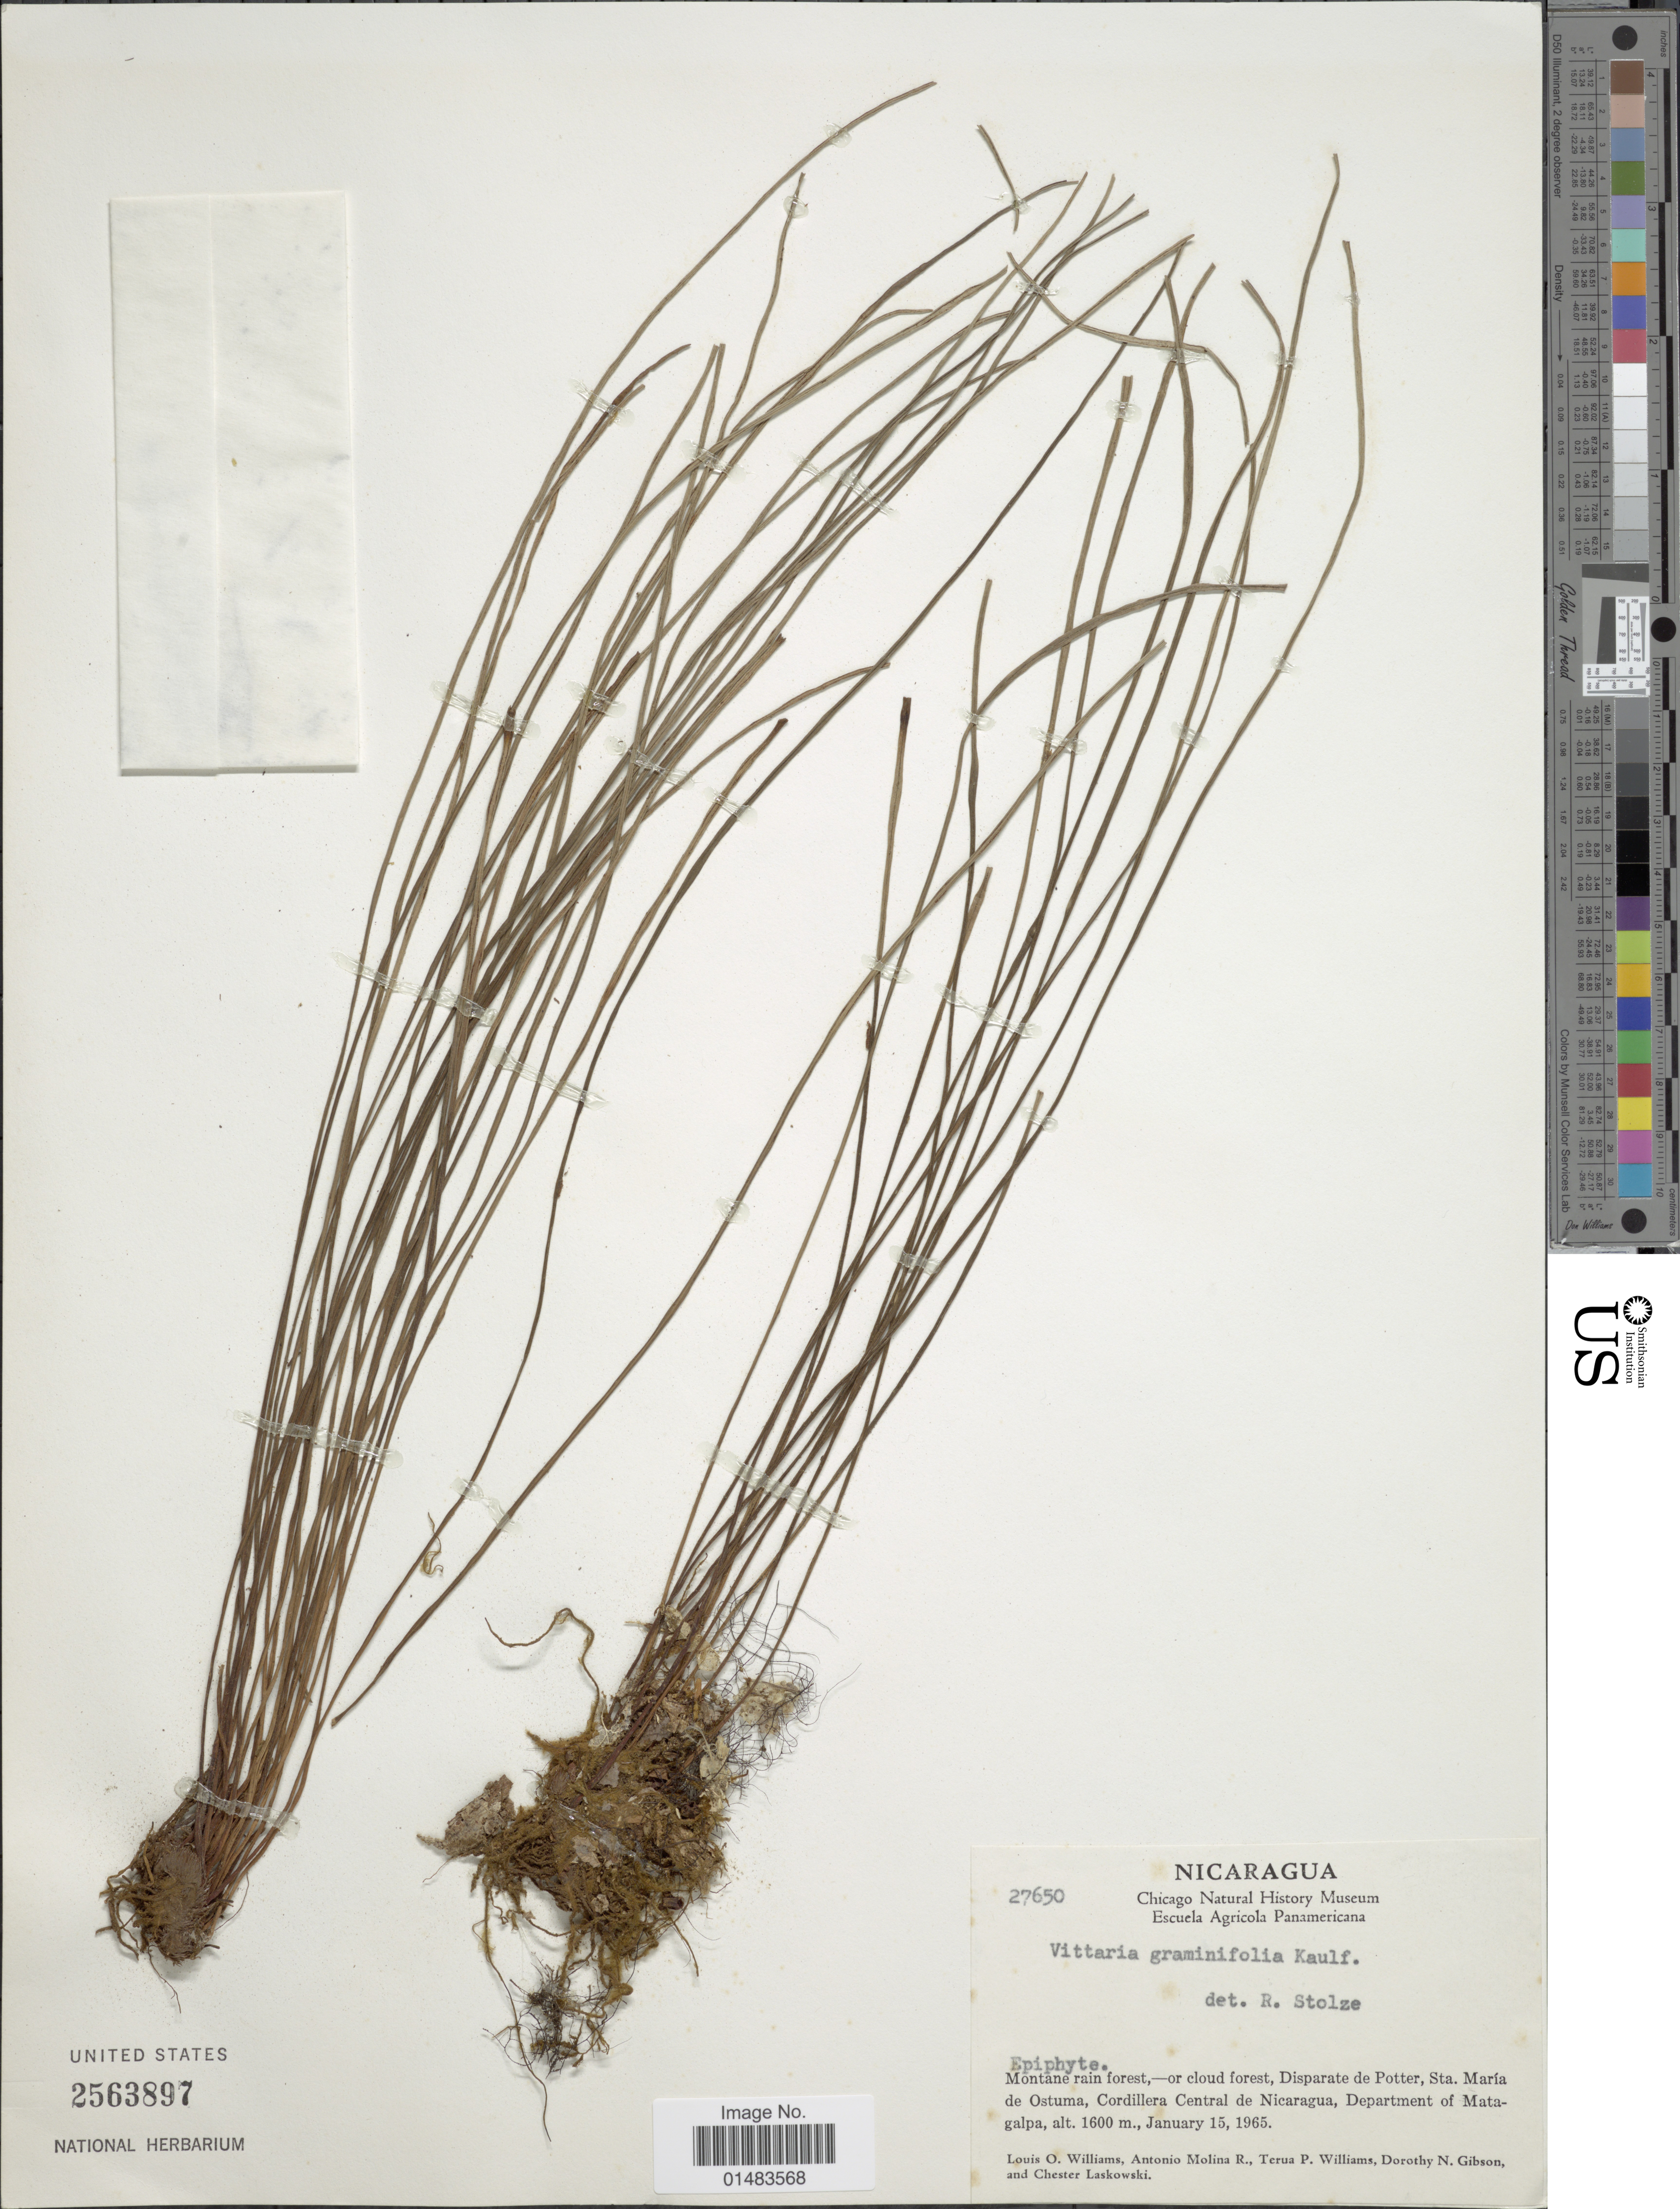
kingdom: Plantae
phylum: Tracheophyta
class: Polypodiopsida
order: Polypodiales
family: Pteridaceae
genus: Vittaria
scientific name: Vittaria graminifolia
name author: Kaulf.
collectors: L. O. Williams, A. Molina R., T. P. Williams, D. N. Gibson & et al.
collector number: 27650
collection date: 1965-01-15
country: Nicaragua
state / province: Matagalpa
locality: Epiphyte, Montane rain forest, or cloud forest, Disperate de Potter, Sta. Maria de Ostuma, Cordillera Central de Nicaragua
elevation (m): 1600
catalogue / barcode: US 2563897